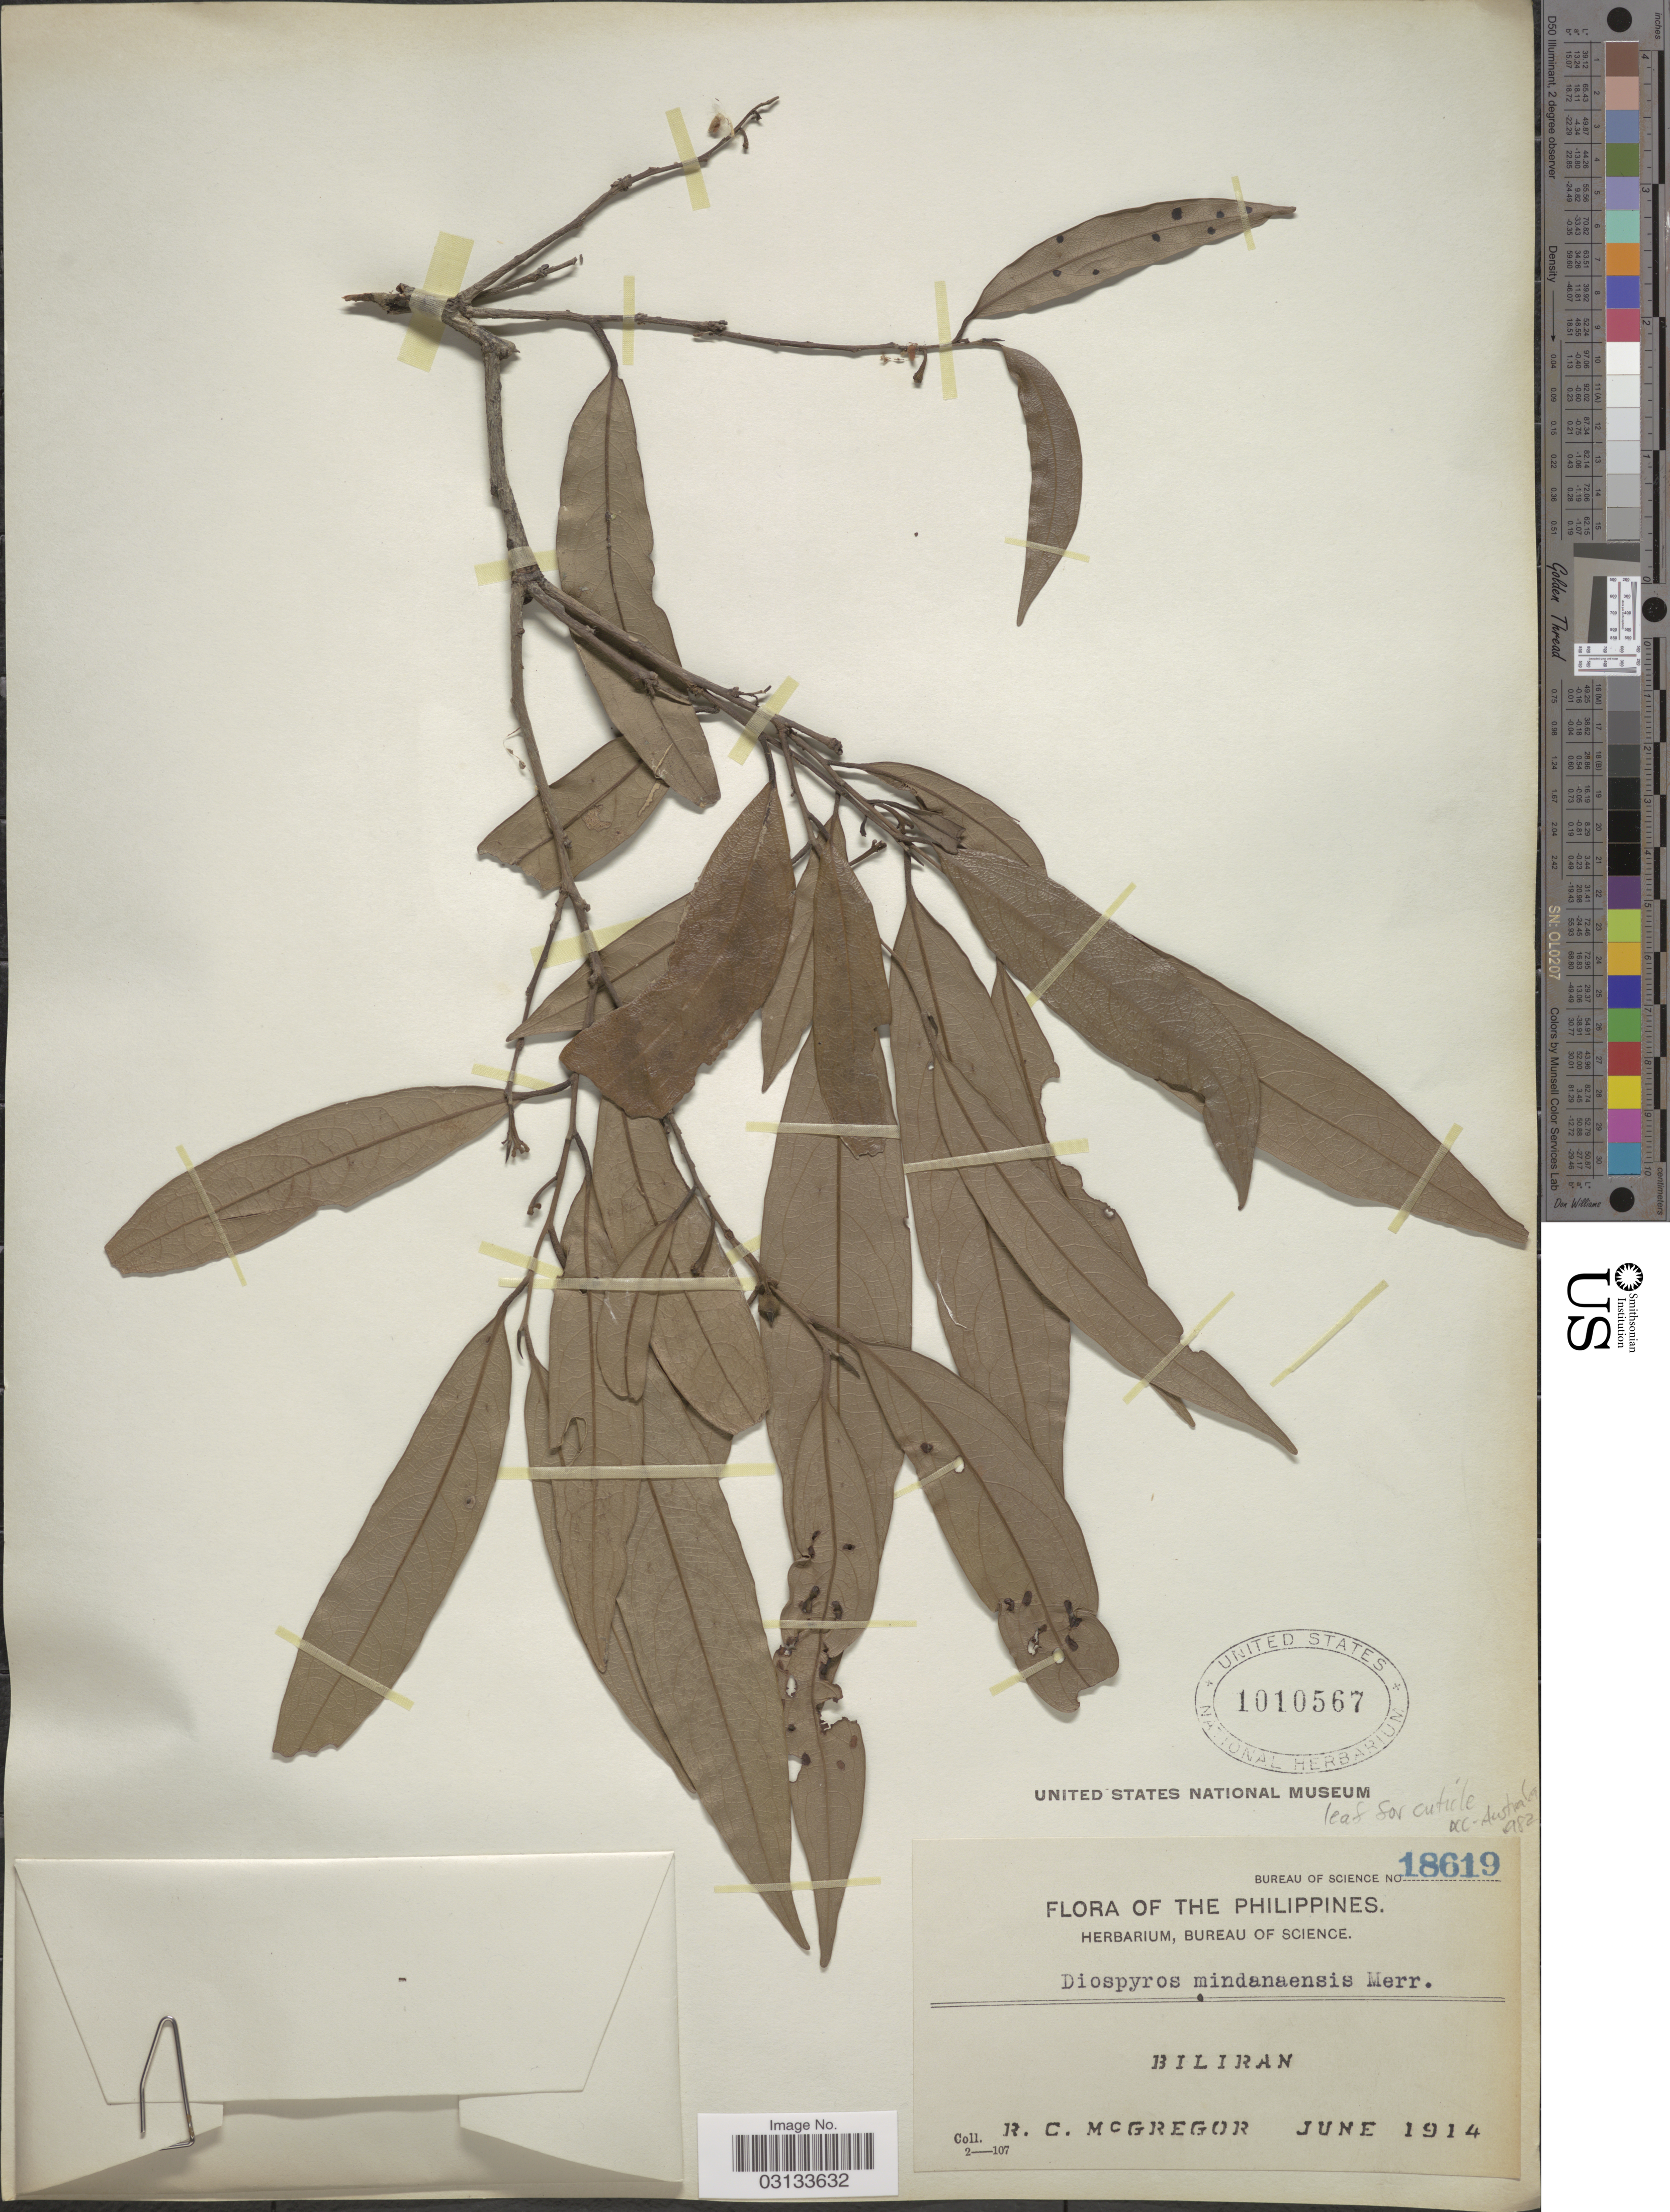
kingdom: Plantae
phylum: Tracheophyta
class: Magnoliopsida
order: Ericales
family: Ebenaceae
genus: Diospyros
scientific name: Diospyros mindanaensis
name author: Merr.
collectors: R. C. McGregor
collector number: Bureau of Science 18619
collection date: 1914-06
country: Philippines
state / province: Eastern Visayas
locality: Biliran.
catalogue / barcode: US 1010567